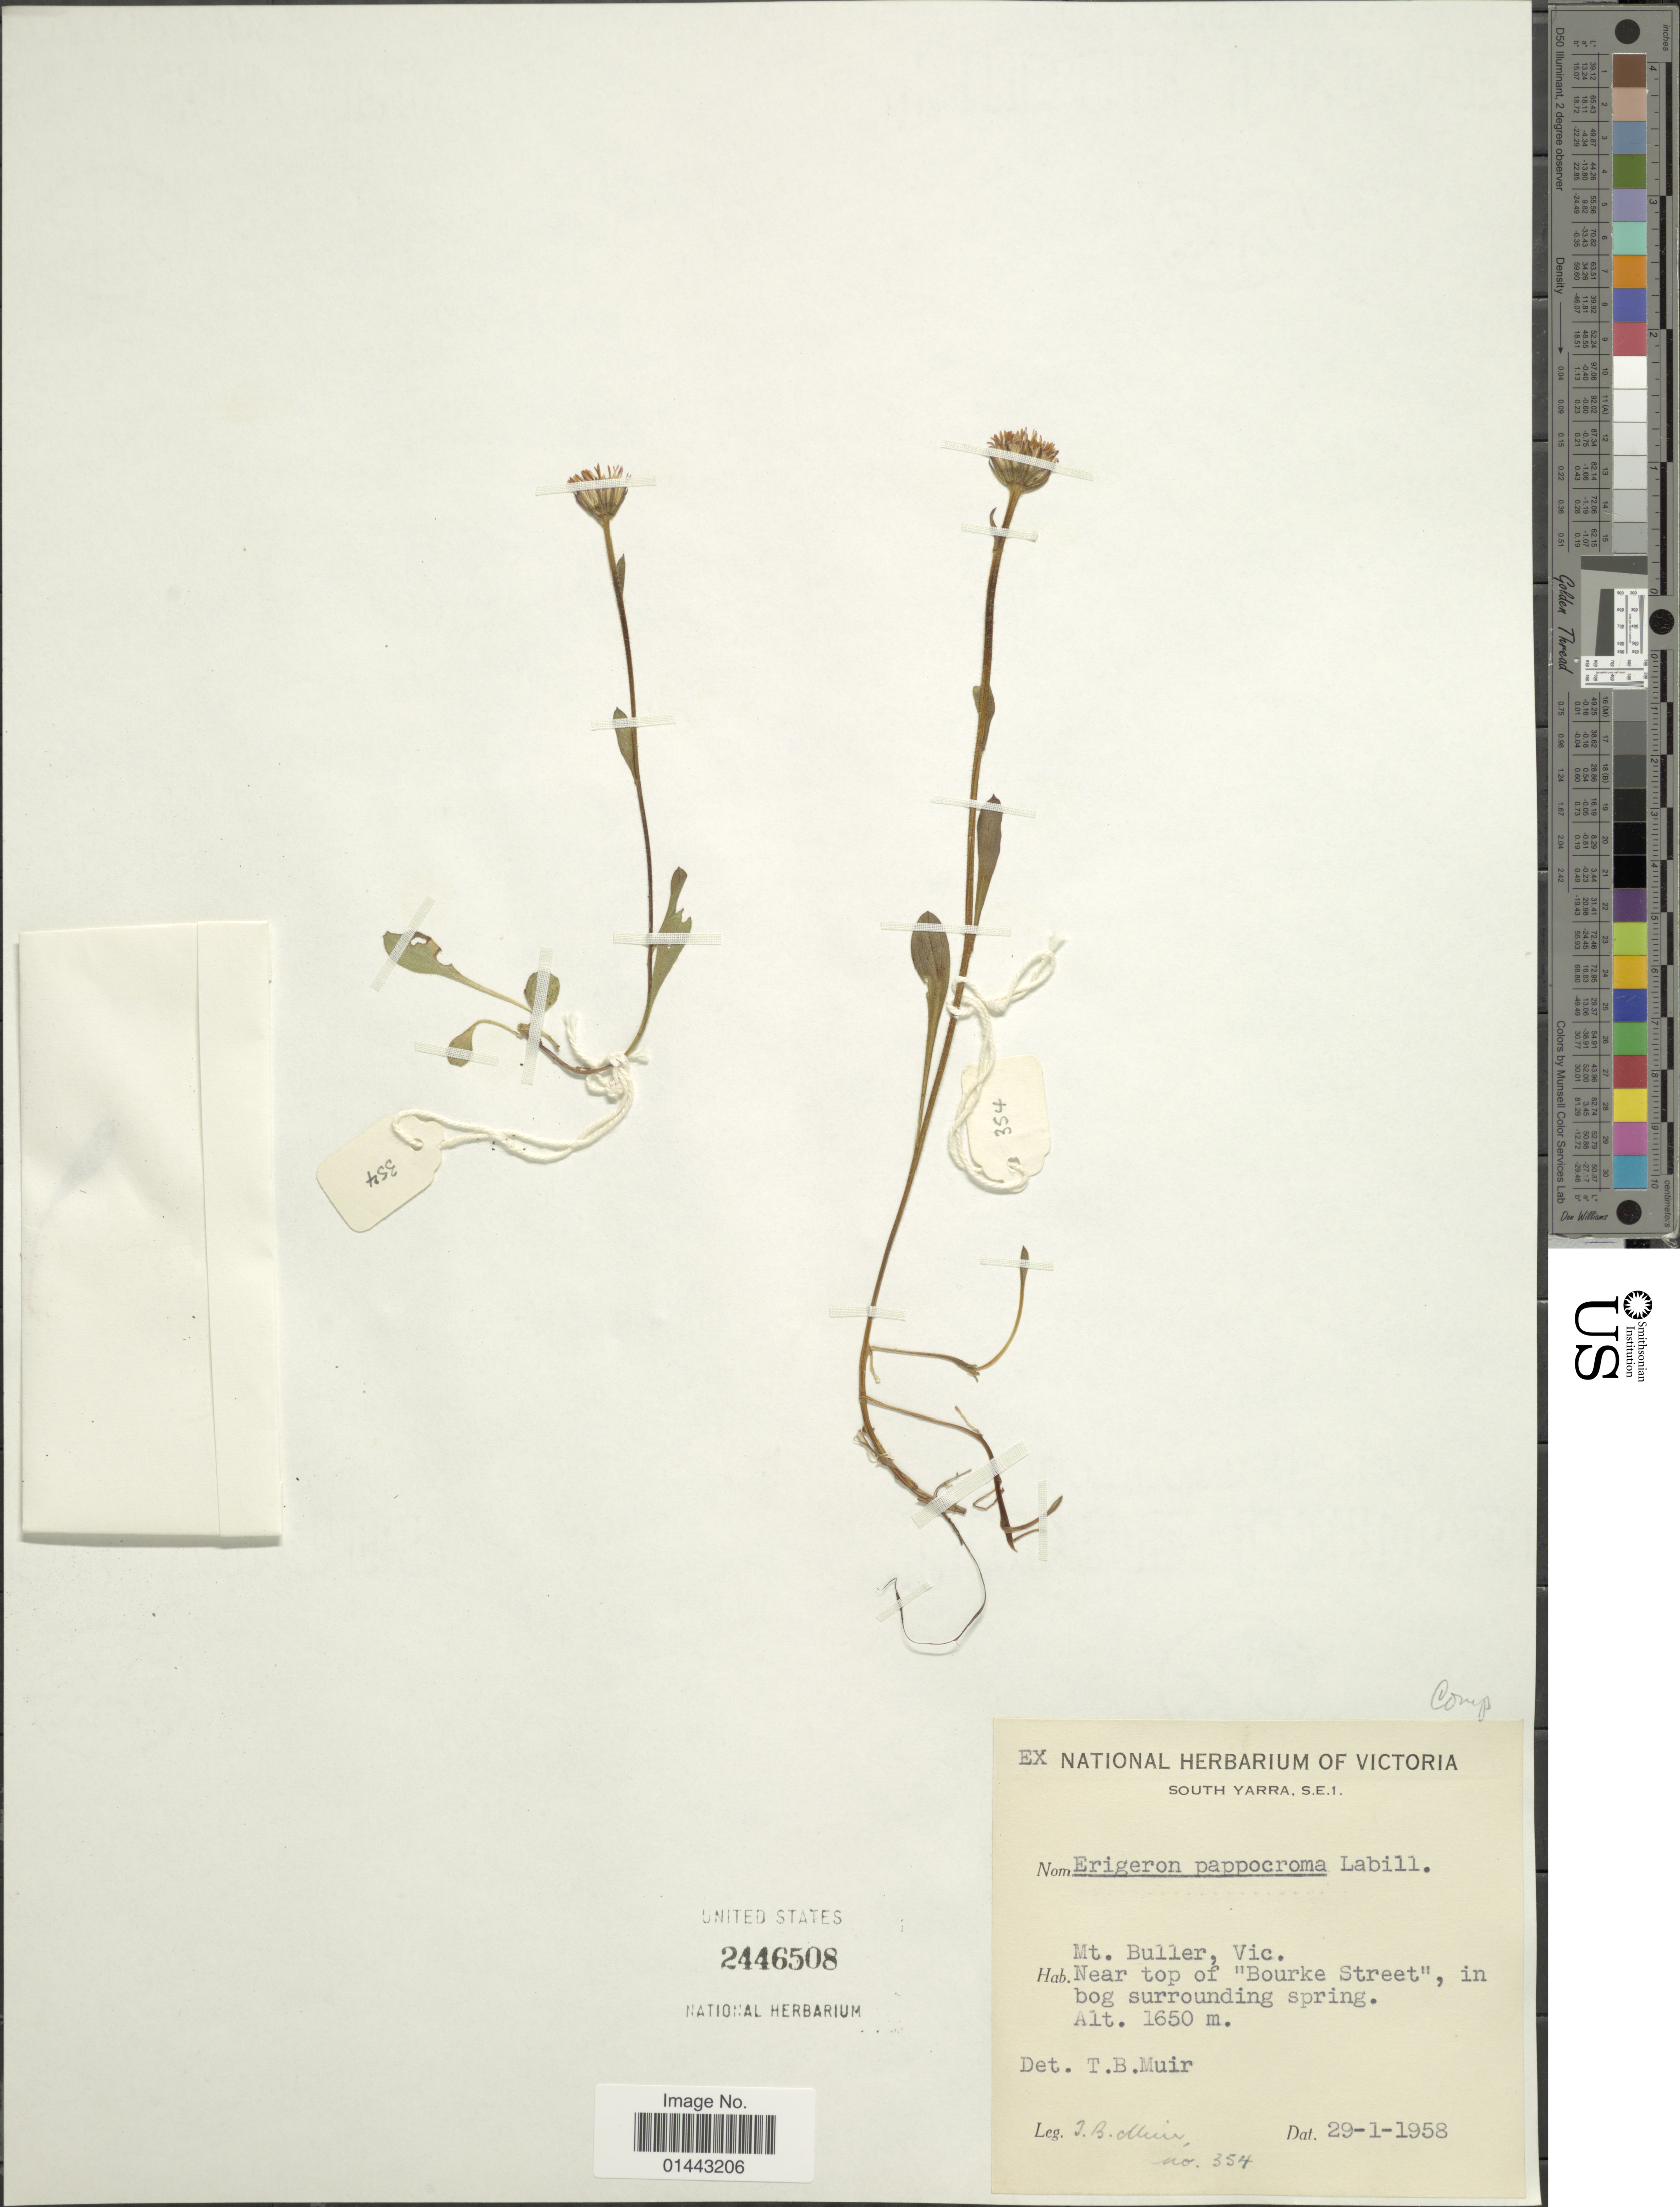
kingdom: Plantae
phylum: Tracheophyta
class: Magnoliopsida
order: Asterales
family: Asteraceae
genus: Erigeron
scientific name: Erigeron pappocromus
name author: Labill.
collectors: T. Muir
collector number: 354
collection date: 1958-01-29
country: Australia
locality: Mt. Buller, Vic., near top of "Bourke Street", in bog surrounding spring.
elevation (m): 1650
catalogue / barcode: US 2446508